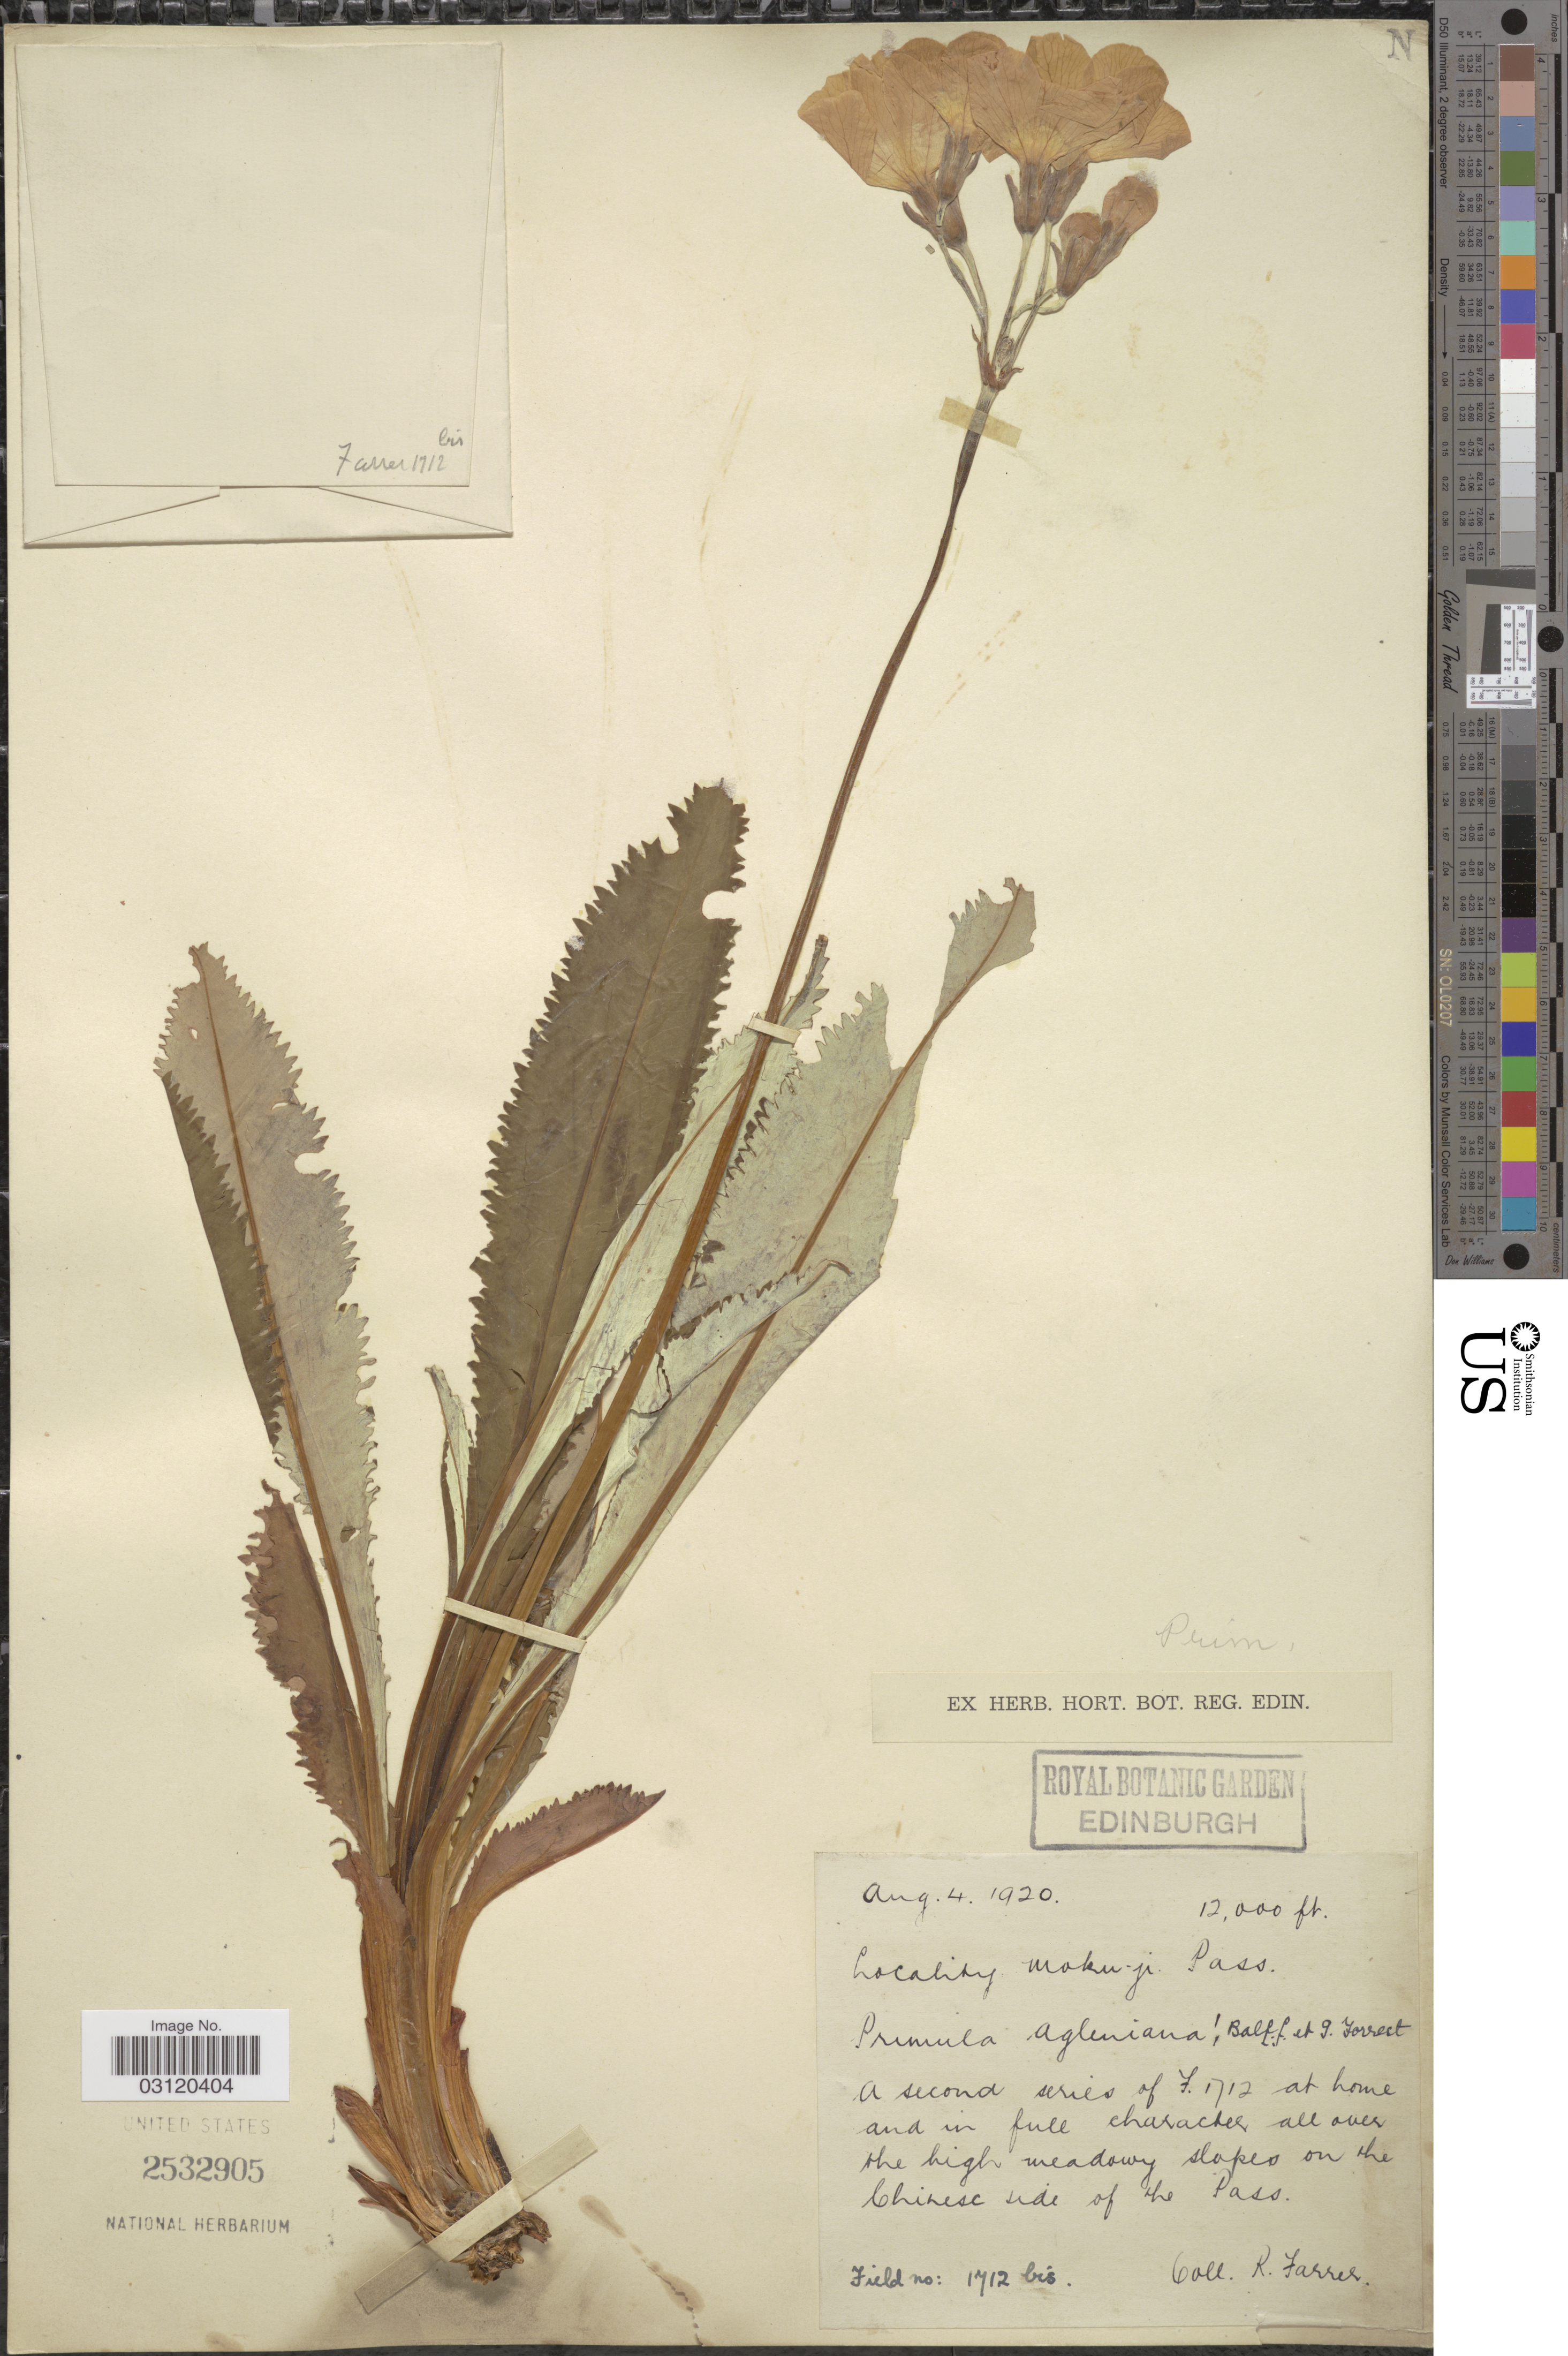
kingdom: Plantae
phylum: Tracheophyta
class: Magnoliopsida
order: Ericales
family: Primulaceae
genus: Primula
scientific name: Primula agleniana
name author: Balf. f. & Forrest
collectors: R. Farrer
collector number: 1712bis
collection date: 1920-08-04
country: Myanmar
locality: Moku-ji Pass.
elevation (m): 3658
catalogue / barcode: US 2532905